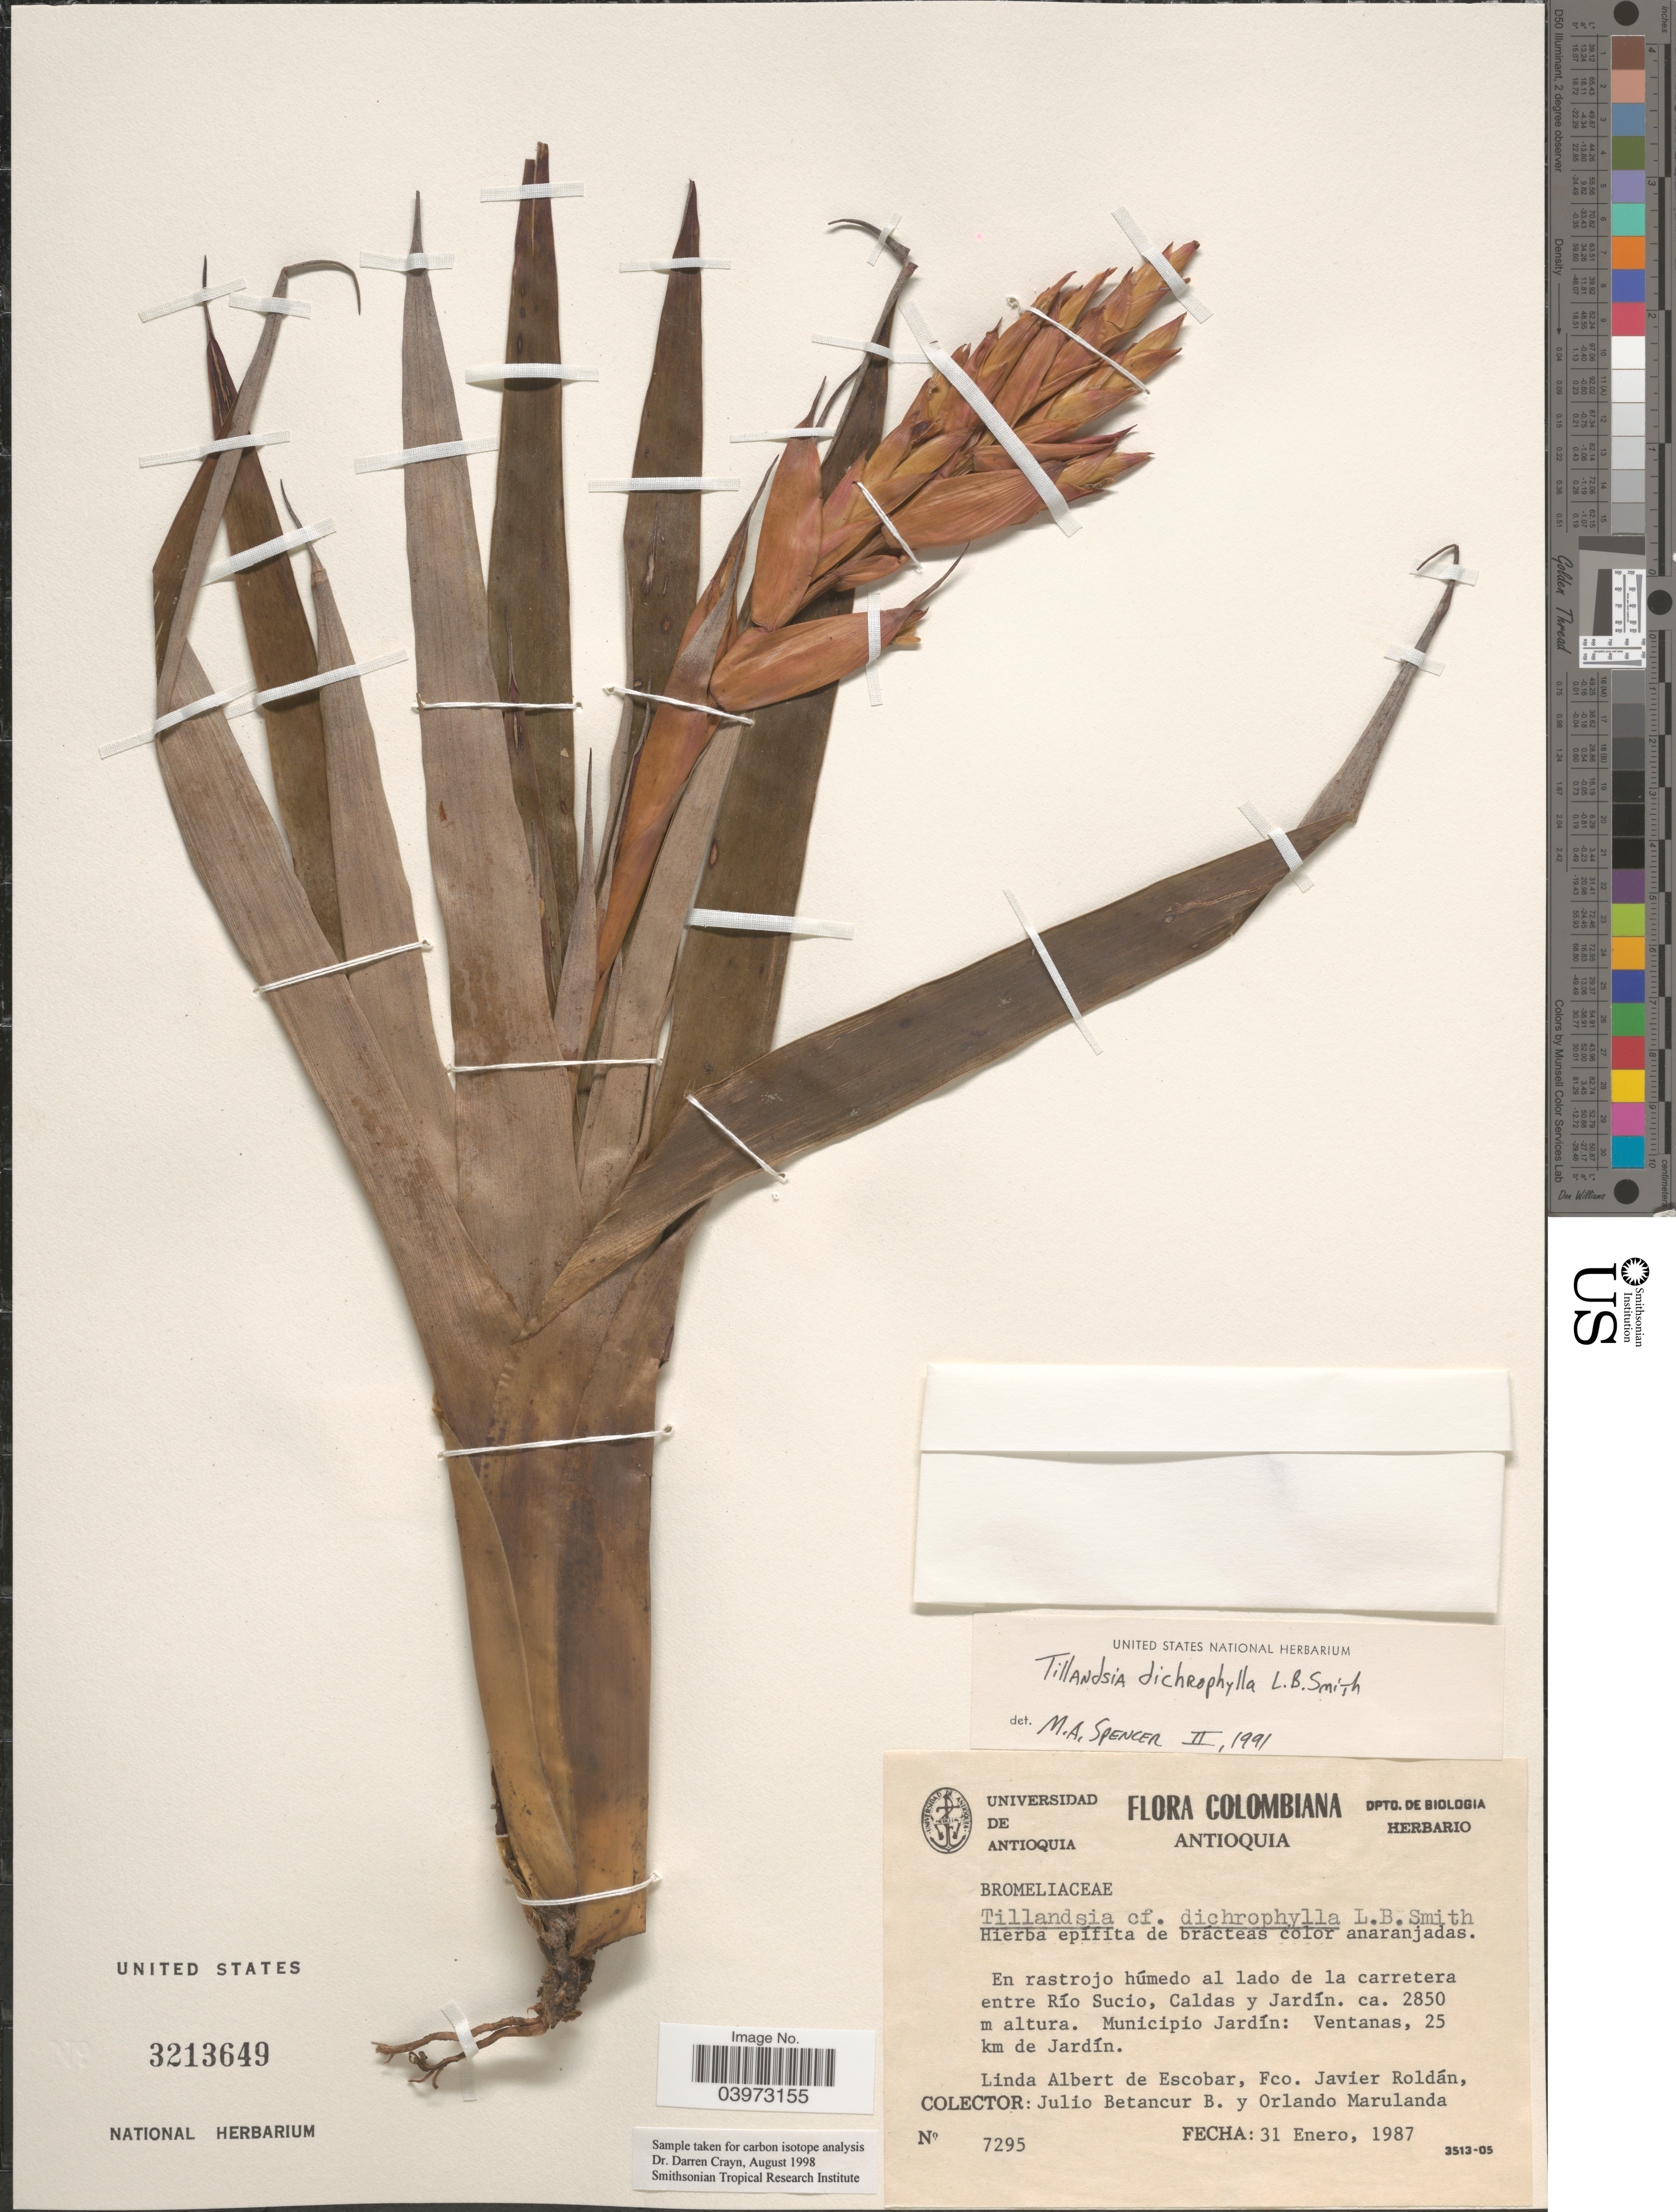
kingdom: Plantae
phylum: Tracheophyta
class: Liliopsida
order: Poales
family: Bromeliaceae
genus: Tillandsia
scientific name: Tillandsia dichrophylla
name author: L.B. Sm.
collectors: L. K. de Escobar, F. J. Roldán, J. Betancur & O. Marulanda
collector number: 7295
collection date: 1987-01-31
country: Colombia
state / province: Antioquia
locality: En rastrojo húmedo al lado de la carretera entre Río Sucio, Caldas y Jardín. Municipio Jardín: Ventanas, 25 km de Jardín.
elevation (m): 2850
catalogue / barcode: US 3213649